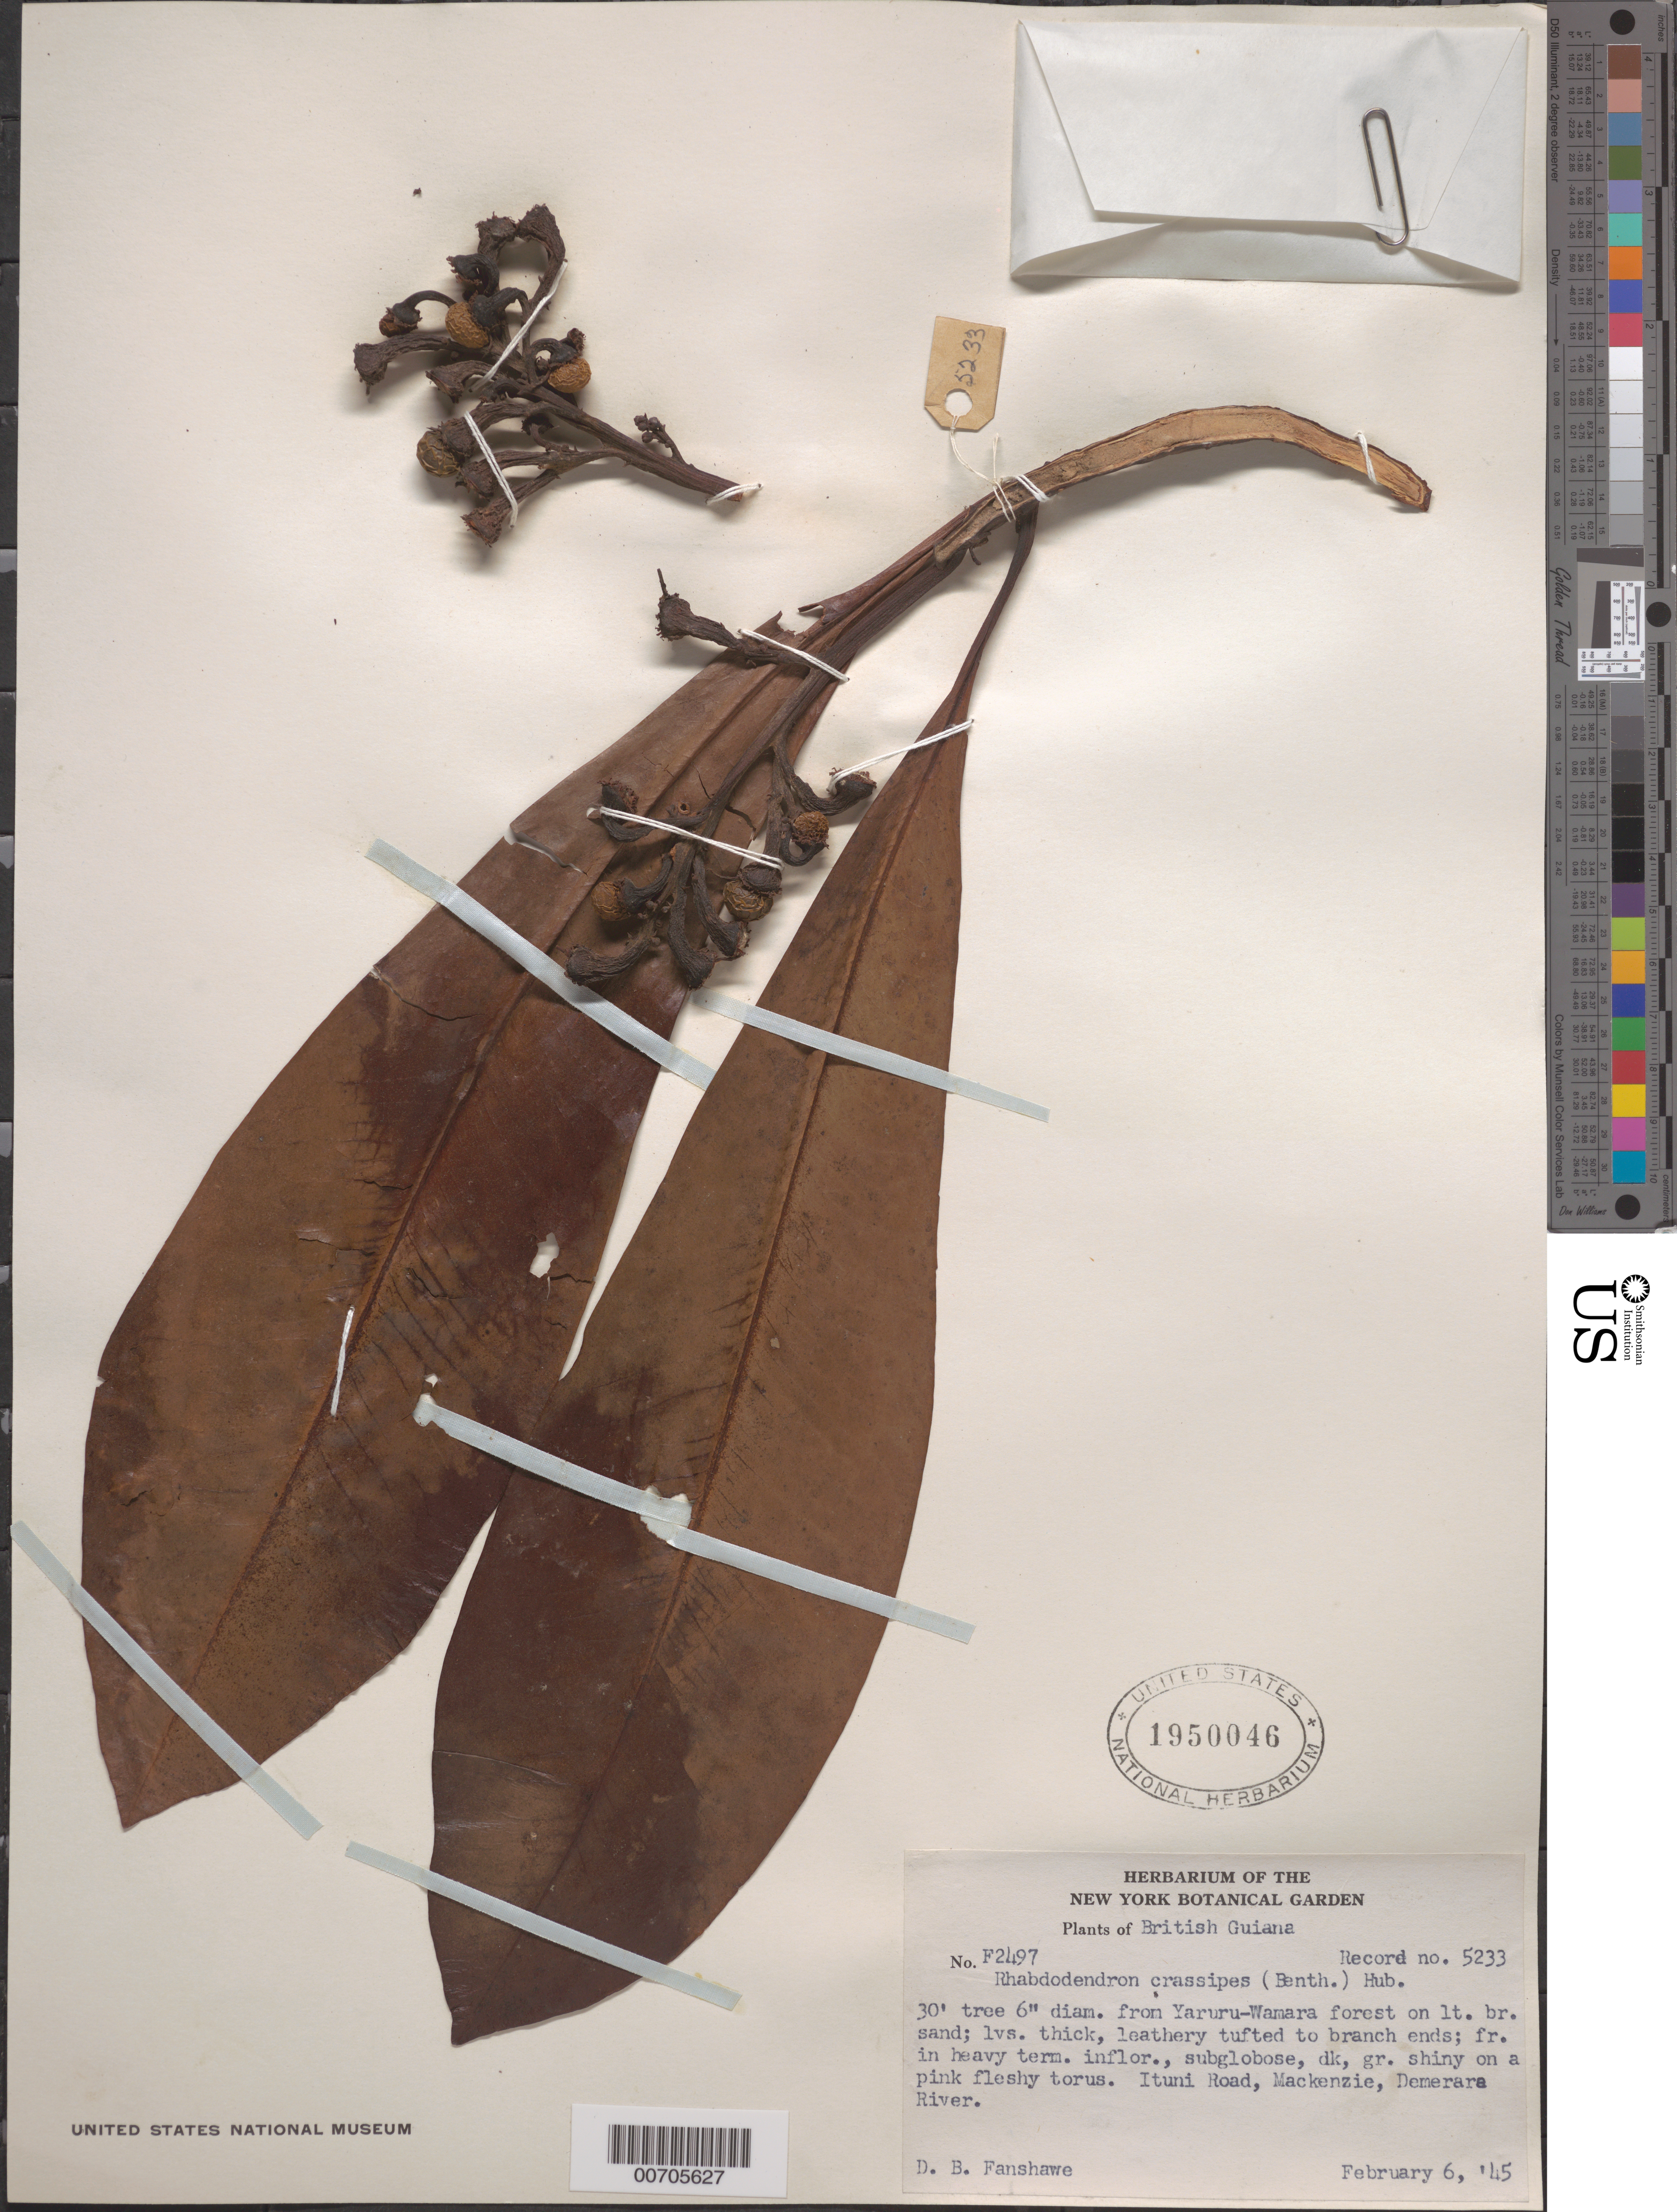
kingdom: Plantae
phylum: Tracheophyta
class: Magnoliopsida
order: Caryophyllales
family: Rhabdodendraceae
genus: Rhabdodendron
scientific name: Rhabdodendron crassipes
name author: (Spruce ex Benth.) Huber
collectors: D. B. Fanshawe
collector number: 5233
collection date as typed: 6-Feb-45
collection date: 1945-02-06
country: Guyana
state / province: U. Demerara-Berbice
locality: Ituni Road, Mackenzie, Demerara River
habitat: Yaruru-Wamara forest on lt. brown sand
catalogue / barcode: US 1950046